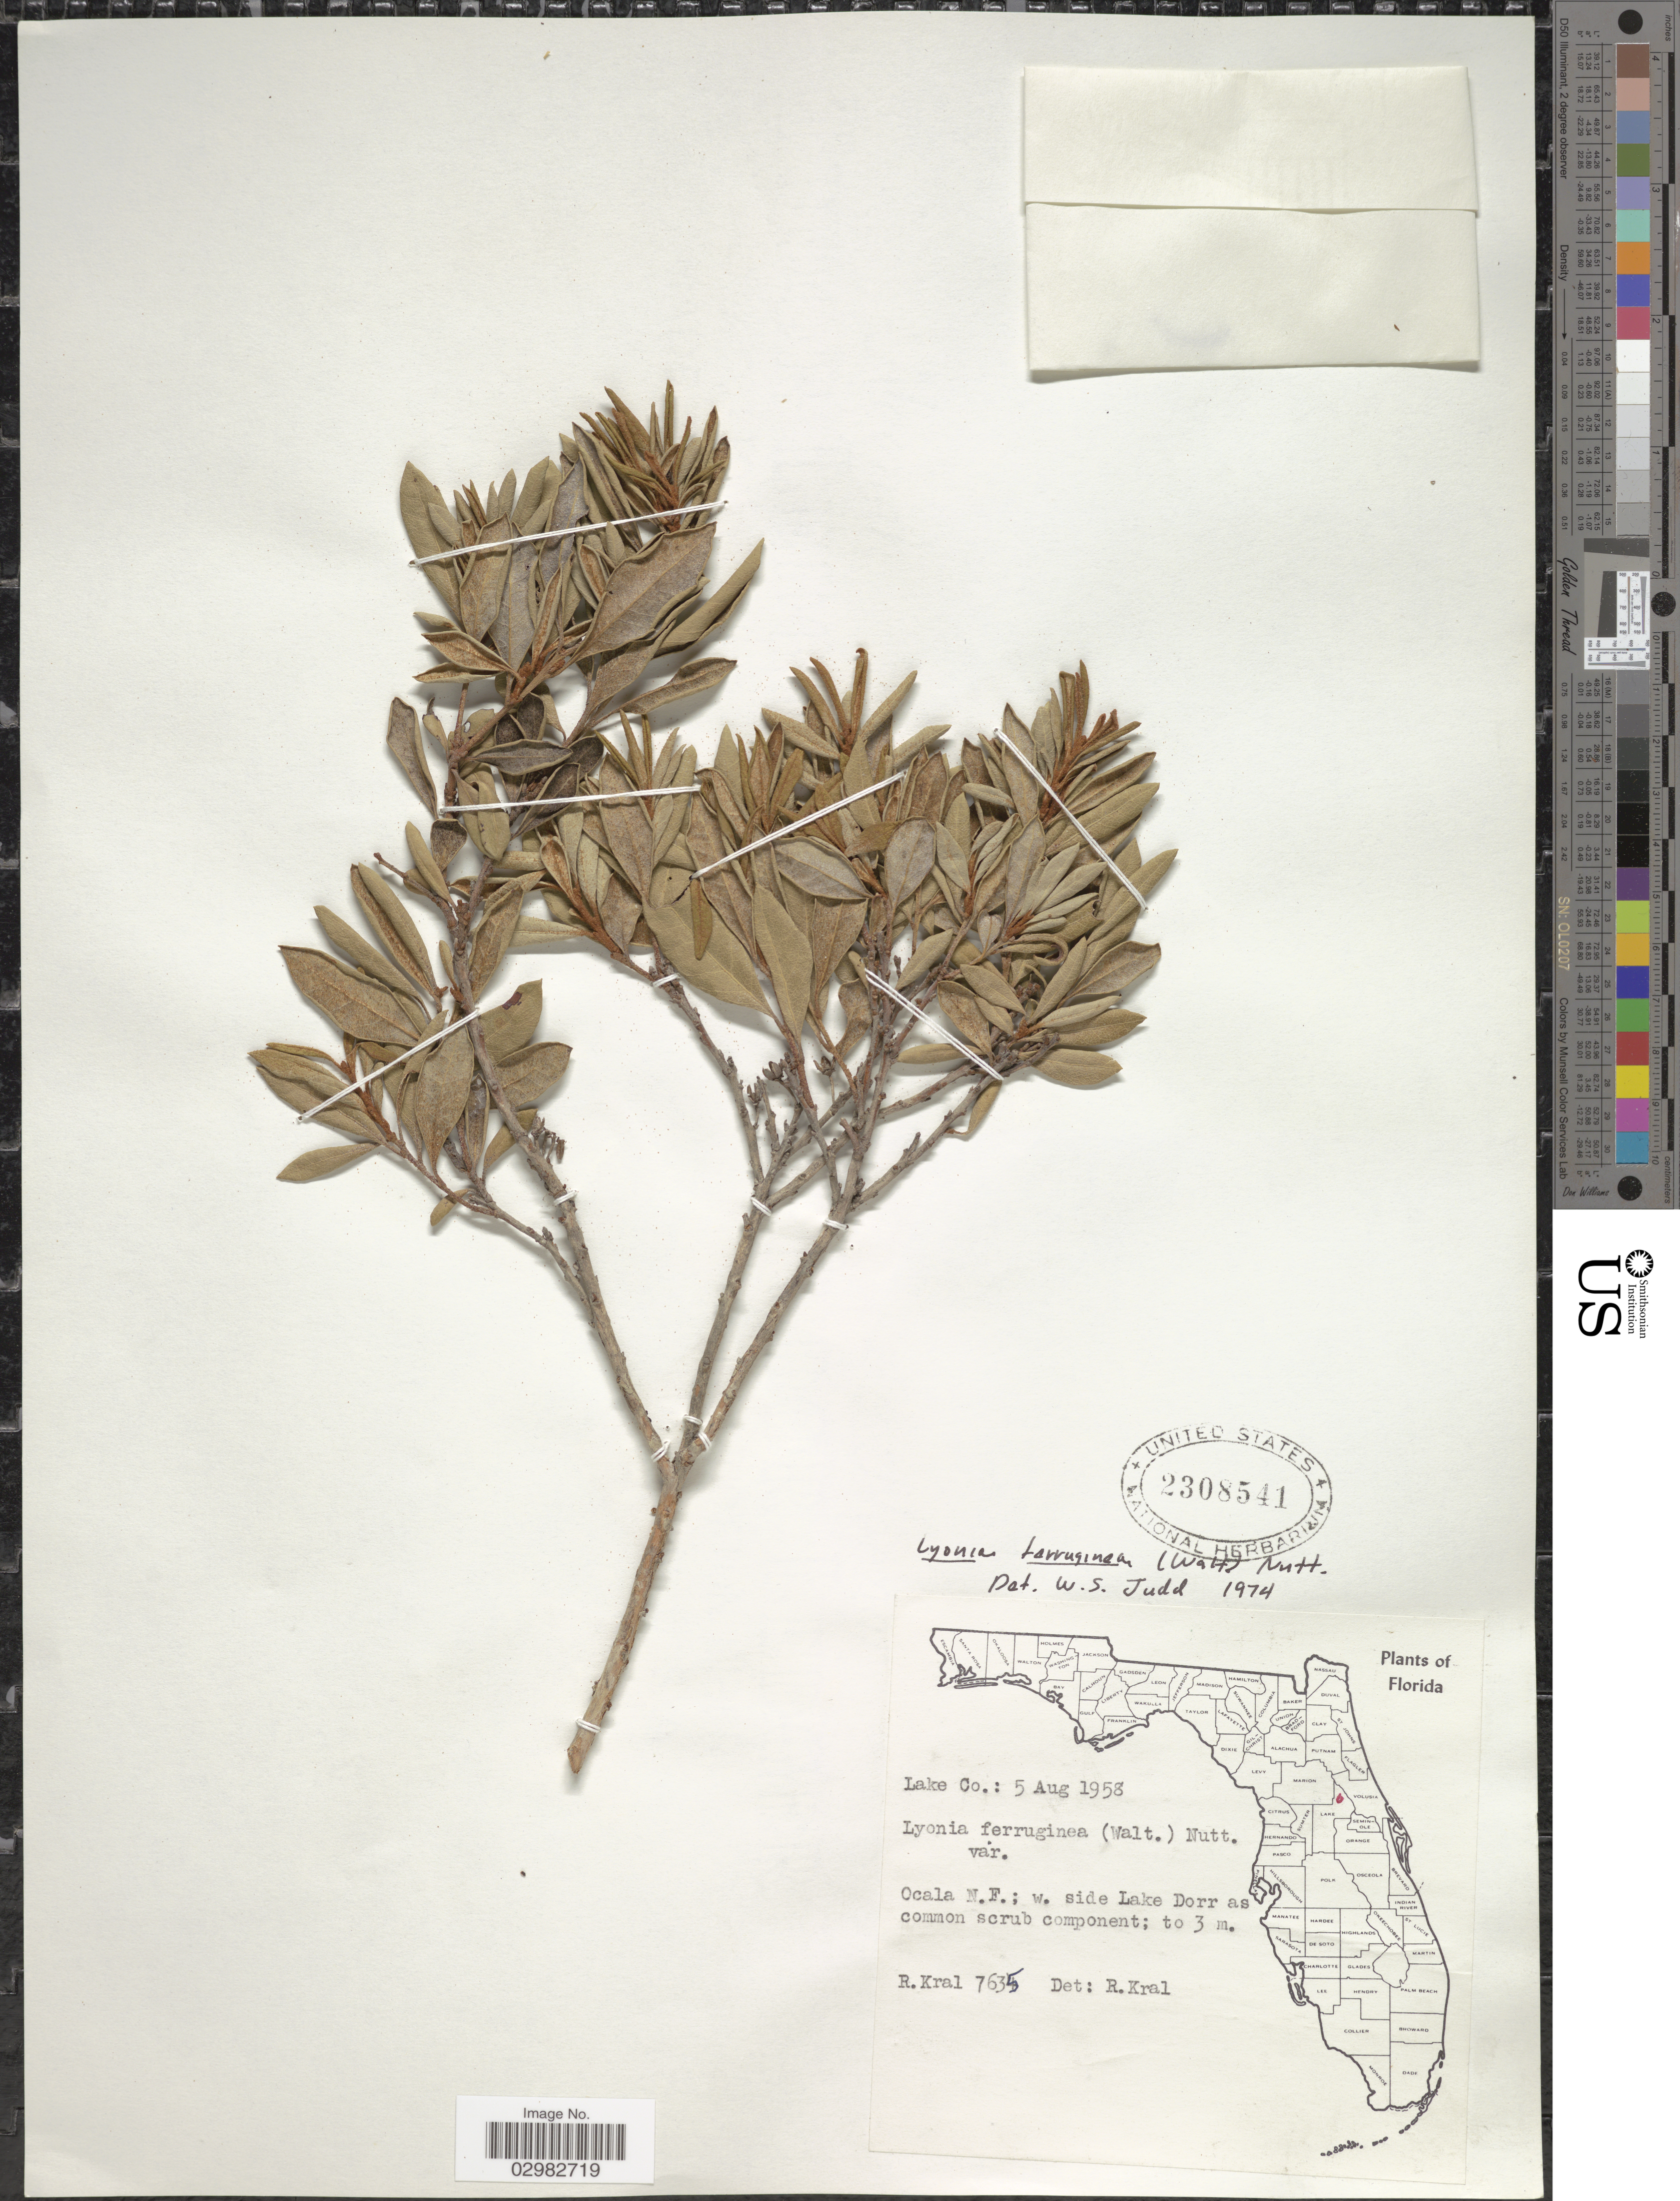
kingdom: Plantae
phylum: Tracheophyta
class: Magnoliopsida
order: Ericales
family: Ericaceae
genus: Lyonia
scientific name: Lyonia ferruginea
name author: (Walter) Nutt.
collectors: R. Kral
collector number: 7635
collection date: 1958-08-05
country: United States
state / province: Florida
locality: Lake Co., Ocala N.F., w. side Lake Dorr as common scrub component.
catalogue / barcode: US 2308541